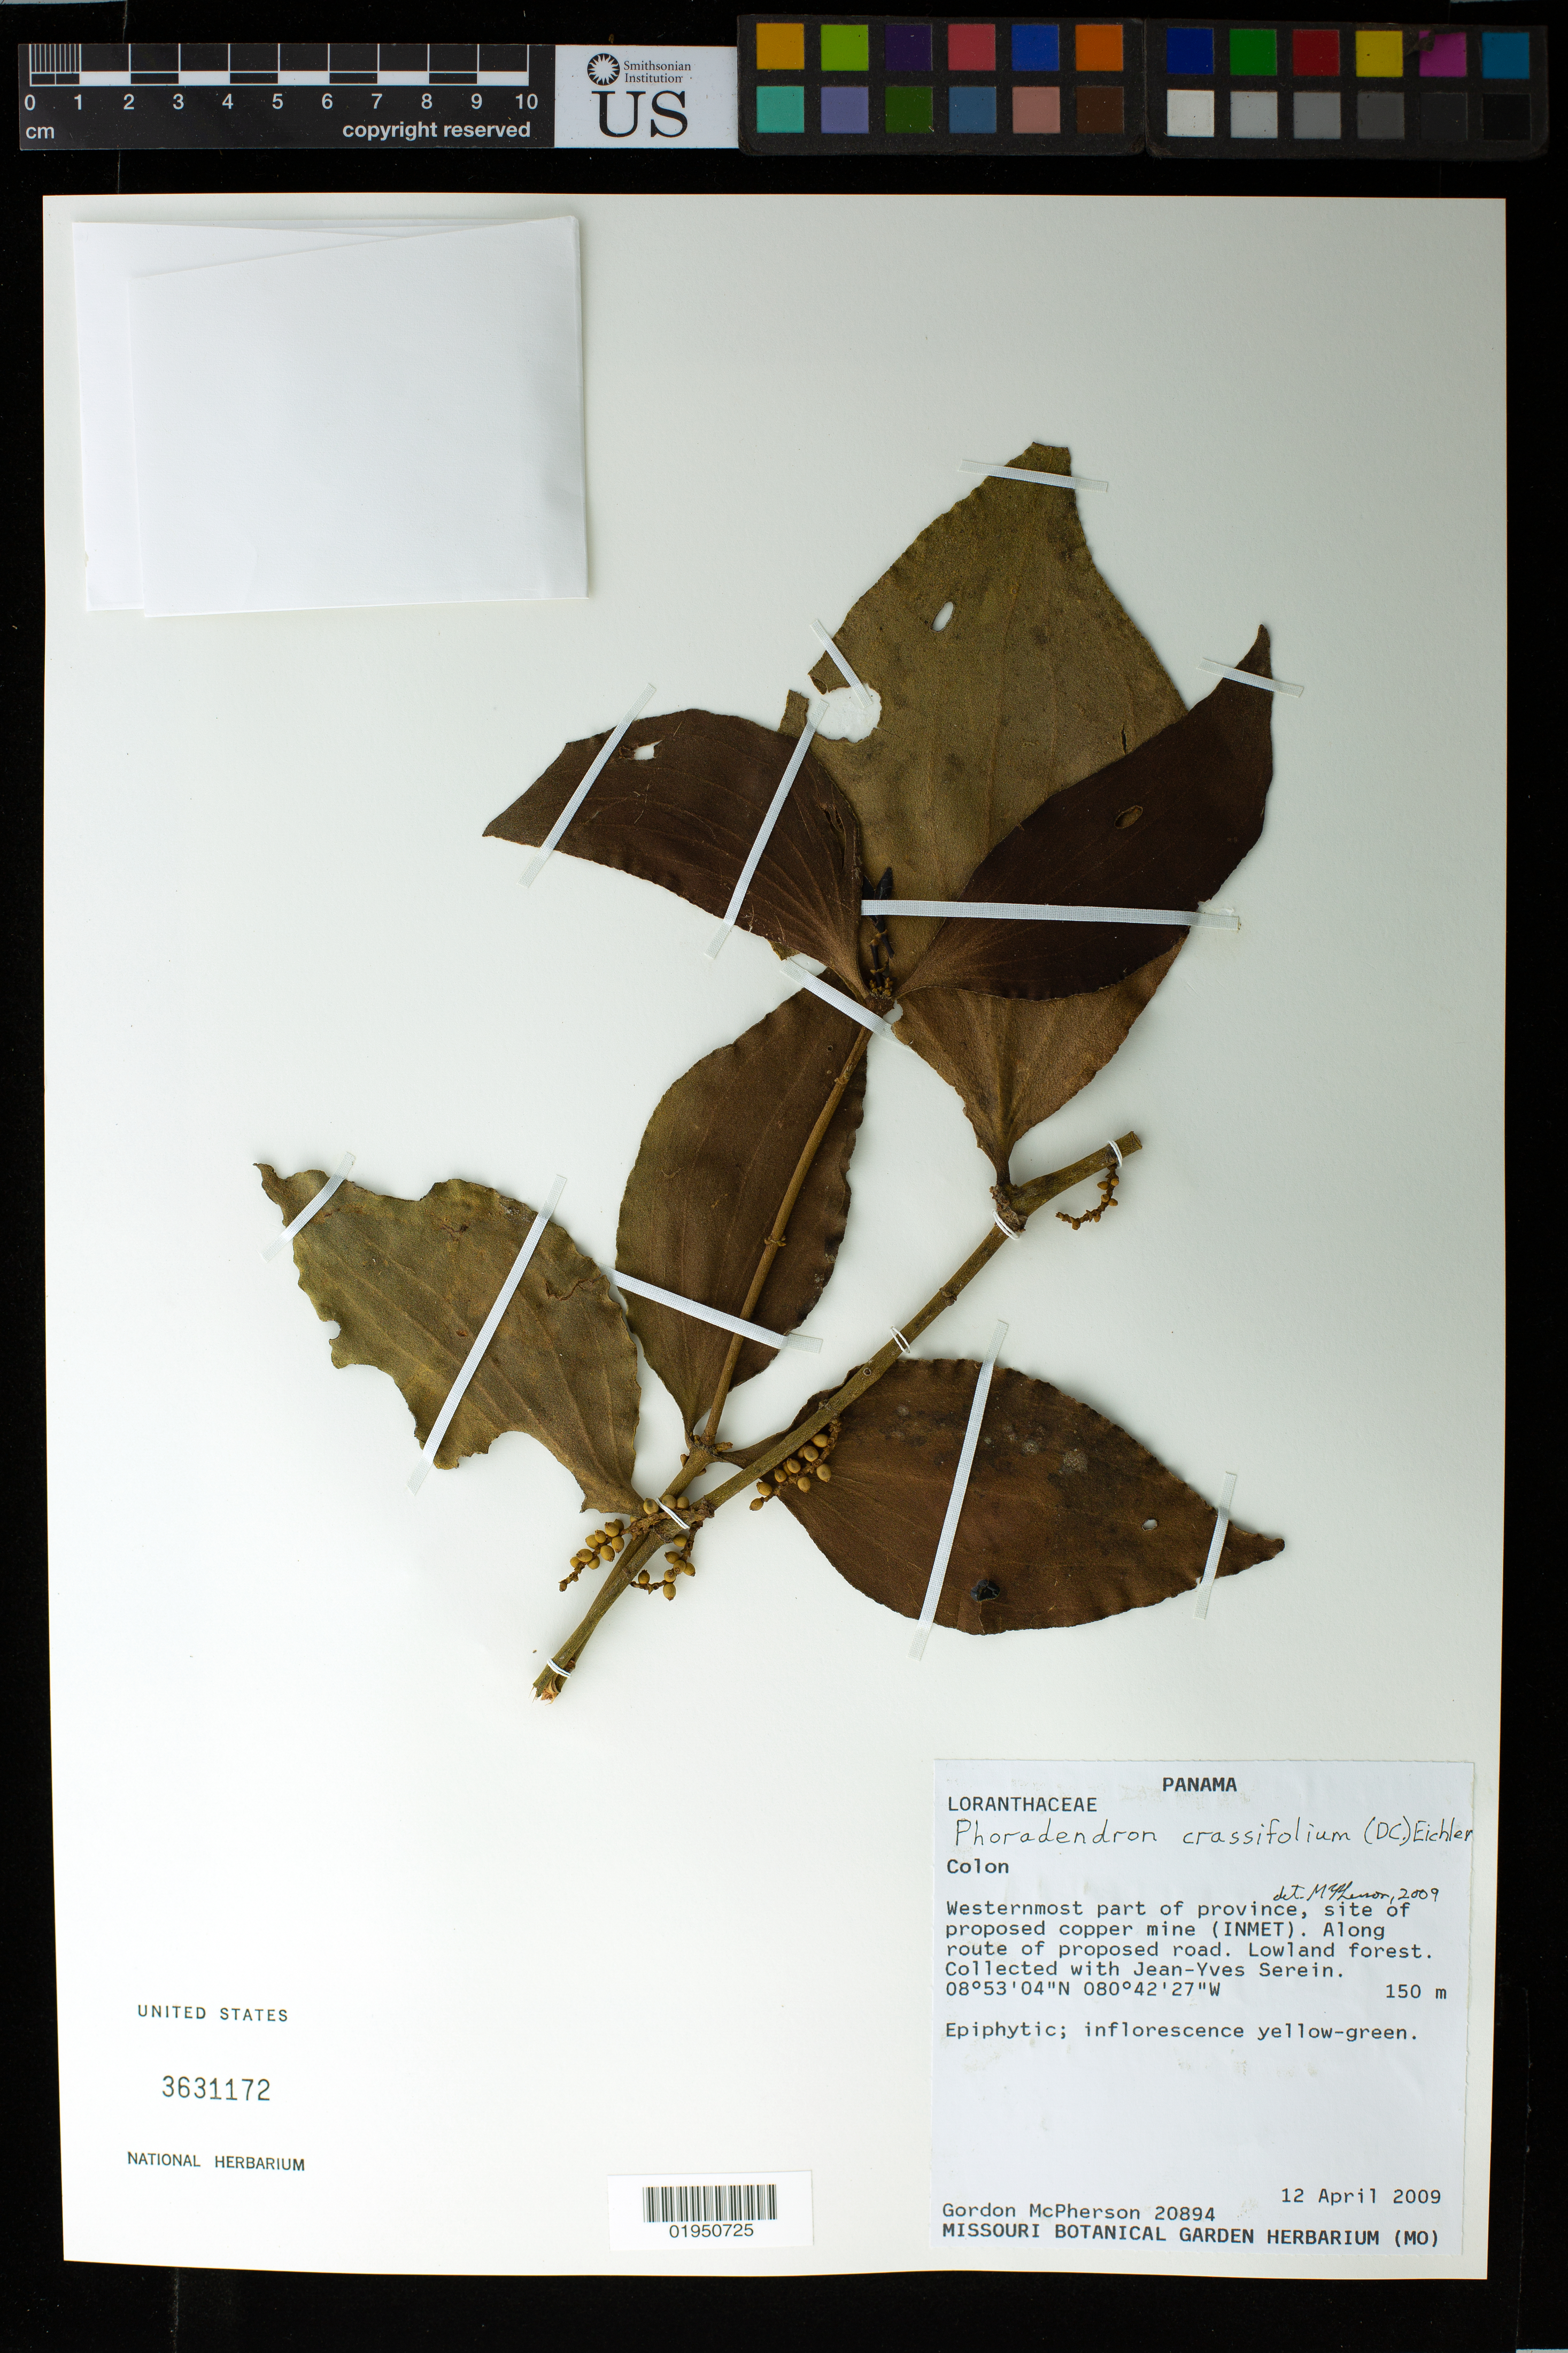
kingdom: Plantae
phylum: Tracheophyta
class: Magnoliopsida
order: Santalales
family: Viscaceae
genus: Phoradendron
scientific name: Phoradendron crassifolium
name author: (DC.) Eichler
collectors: G. McPherson & J. Serein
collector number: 20894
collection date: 2009-04-12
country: Panama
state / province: Colón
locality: Westernmost part of province, site of proposed copper mine (INMET). Along route of proposed road.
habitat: lowland forest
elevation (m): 150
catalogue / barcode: US 3631172